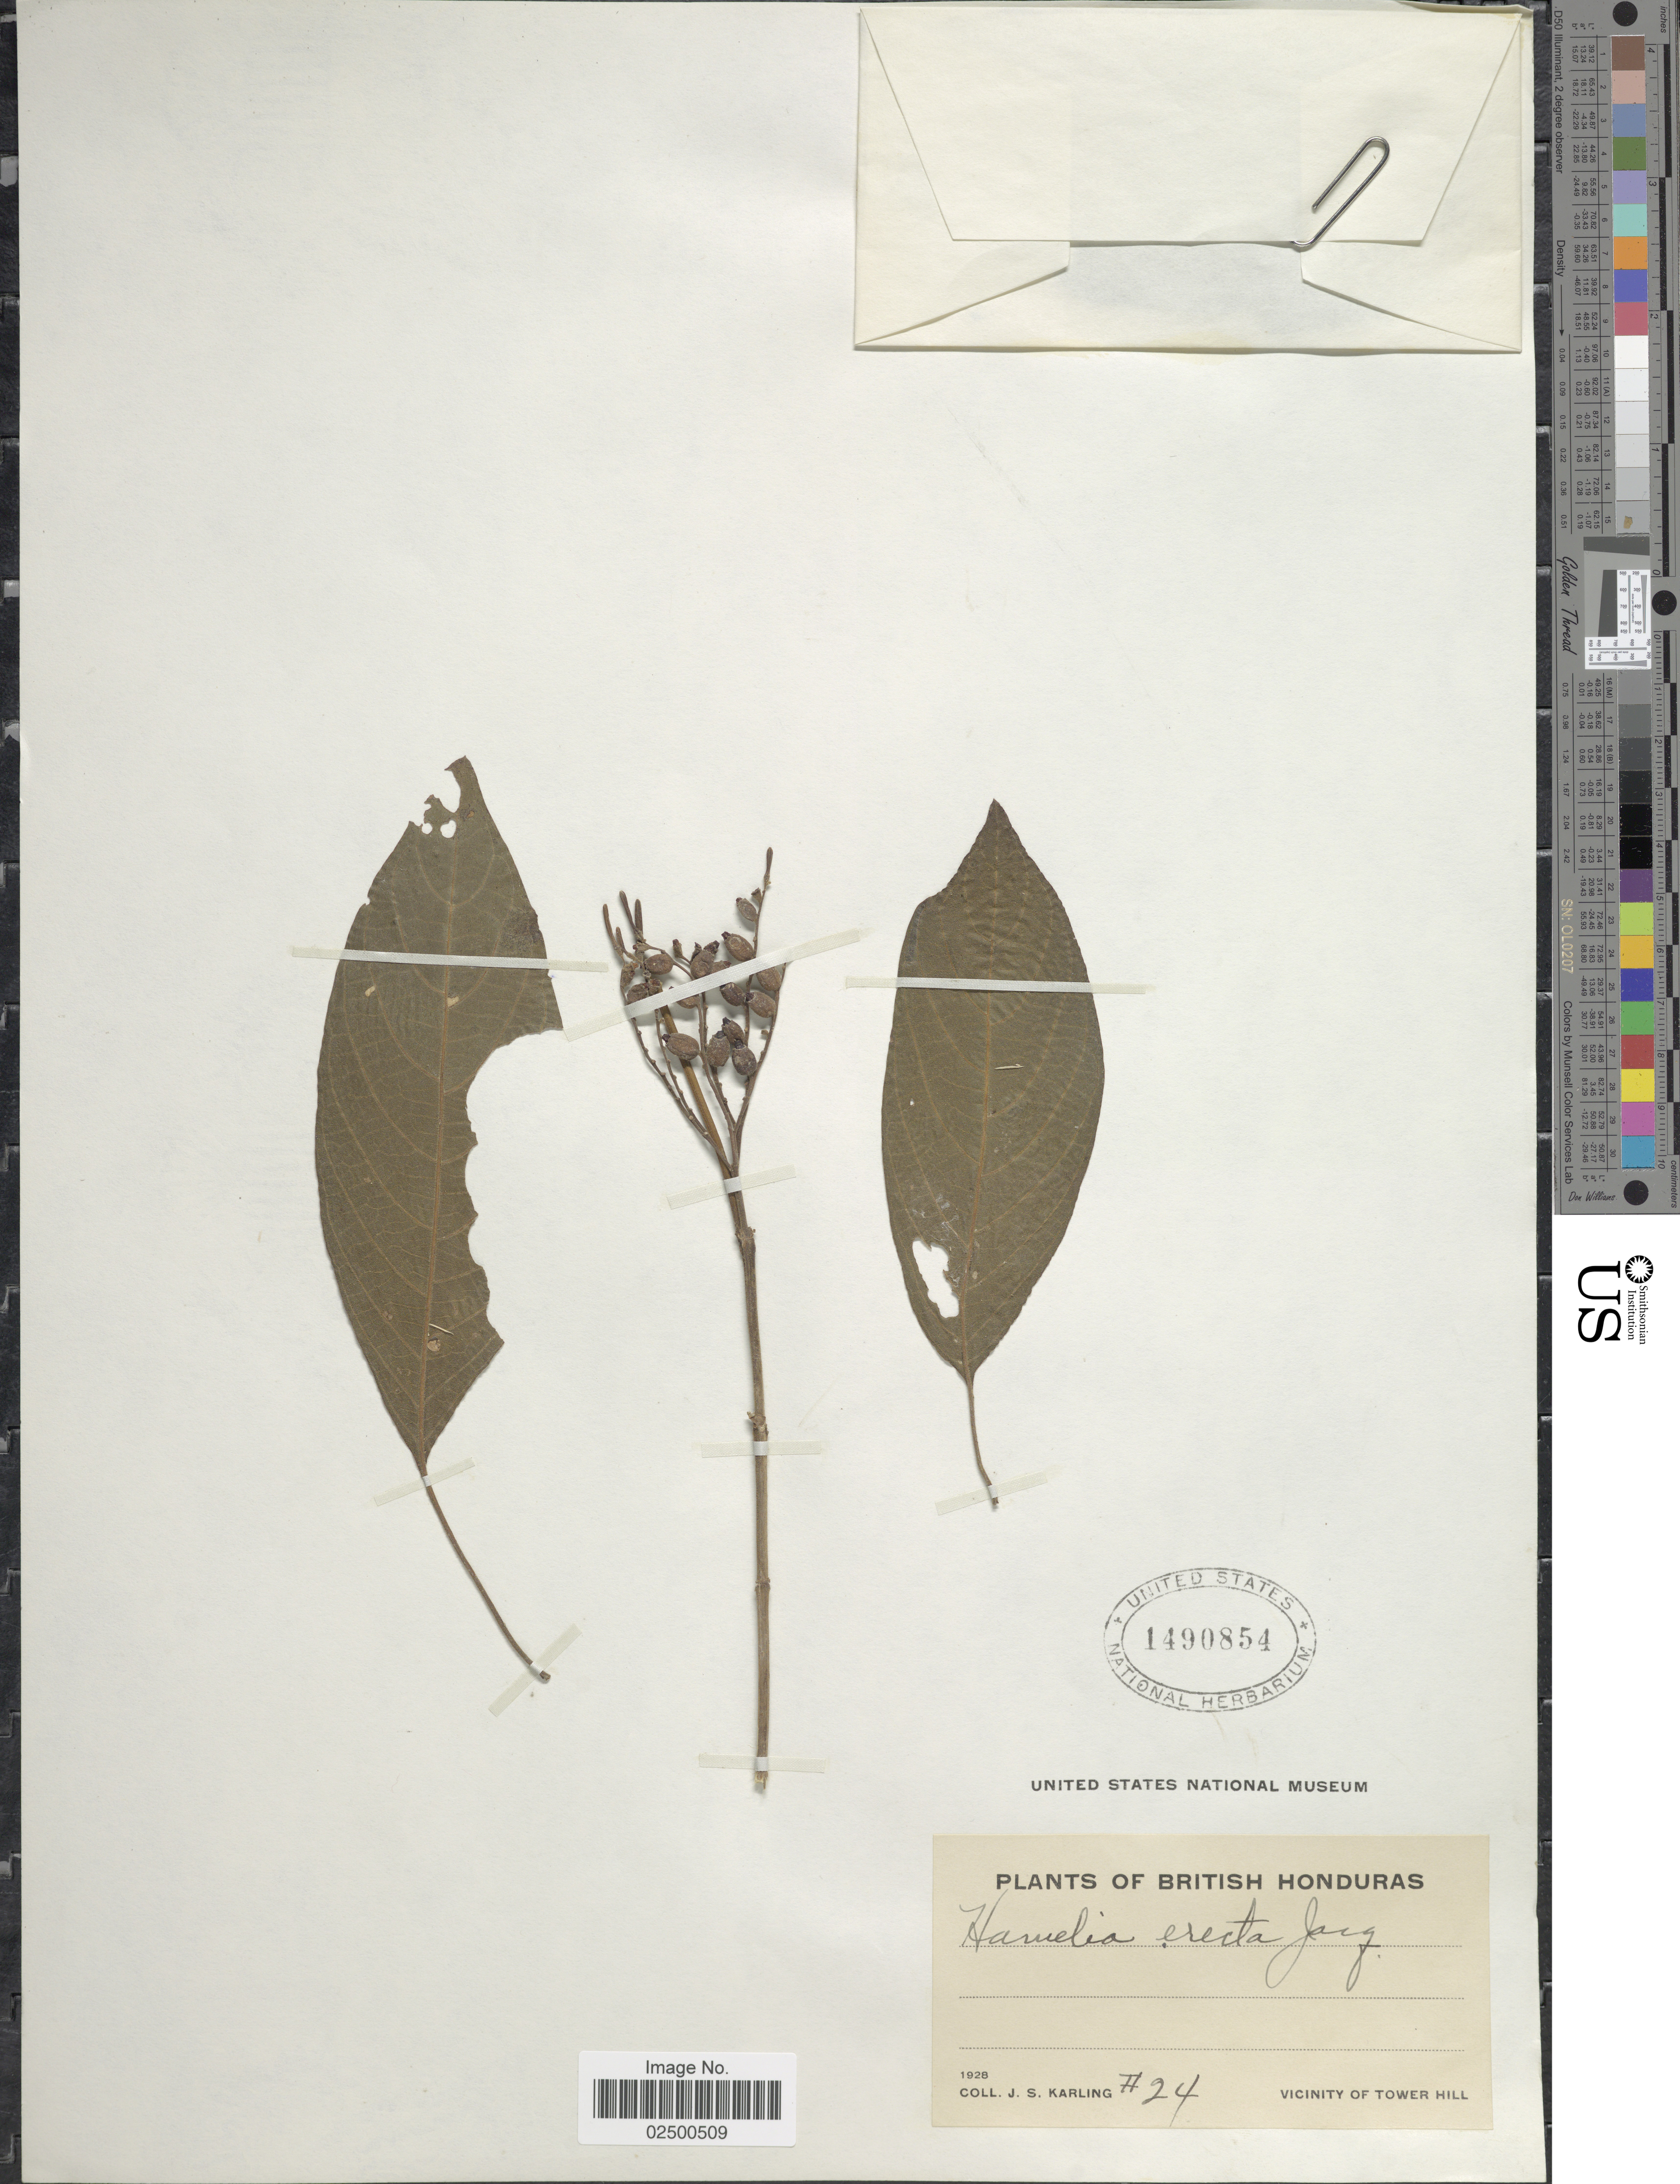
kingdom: Plantae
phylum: Tracheophyta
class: Magnoliopsida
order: Gentianales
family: Rubiaceae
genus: Hamelia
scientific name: Hamelia erecta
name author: Jacq.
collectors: J. Karling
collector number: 24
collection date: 1928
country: Belize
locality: British Honduras, Vicinity of Tower Hill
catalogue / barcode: US 1490854